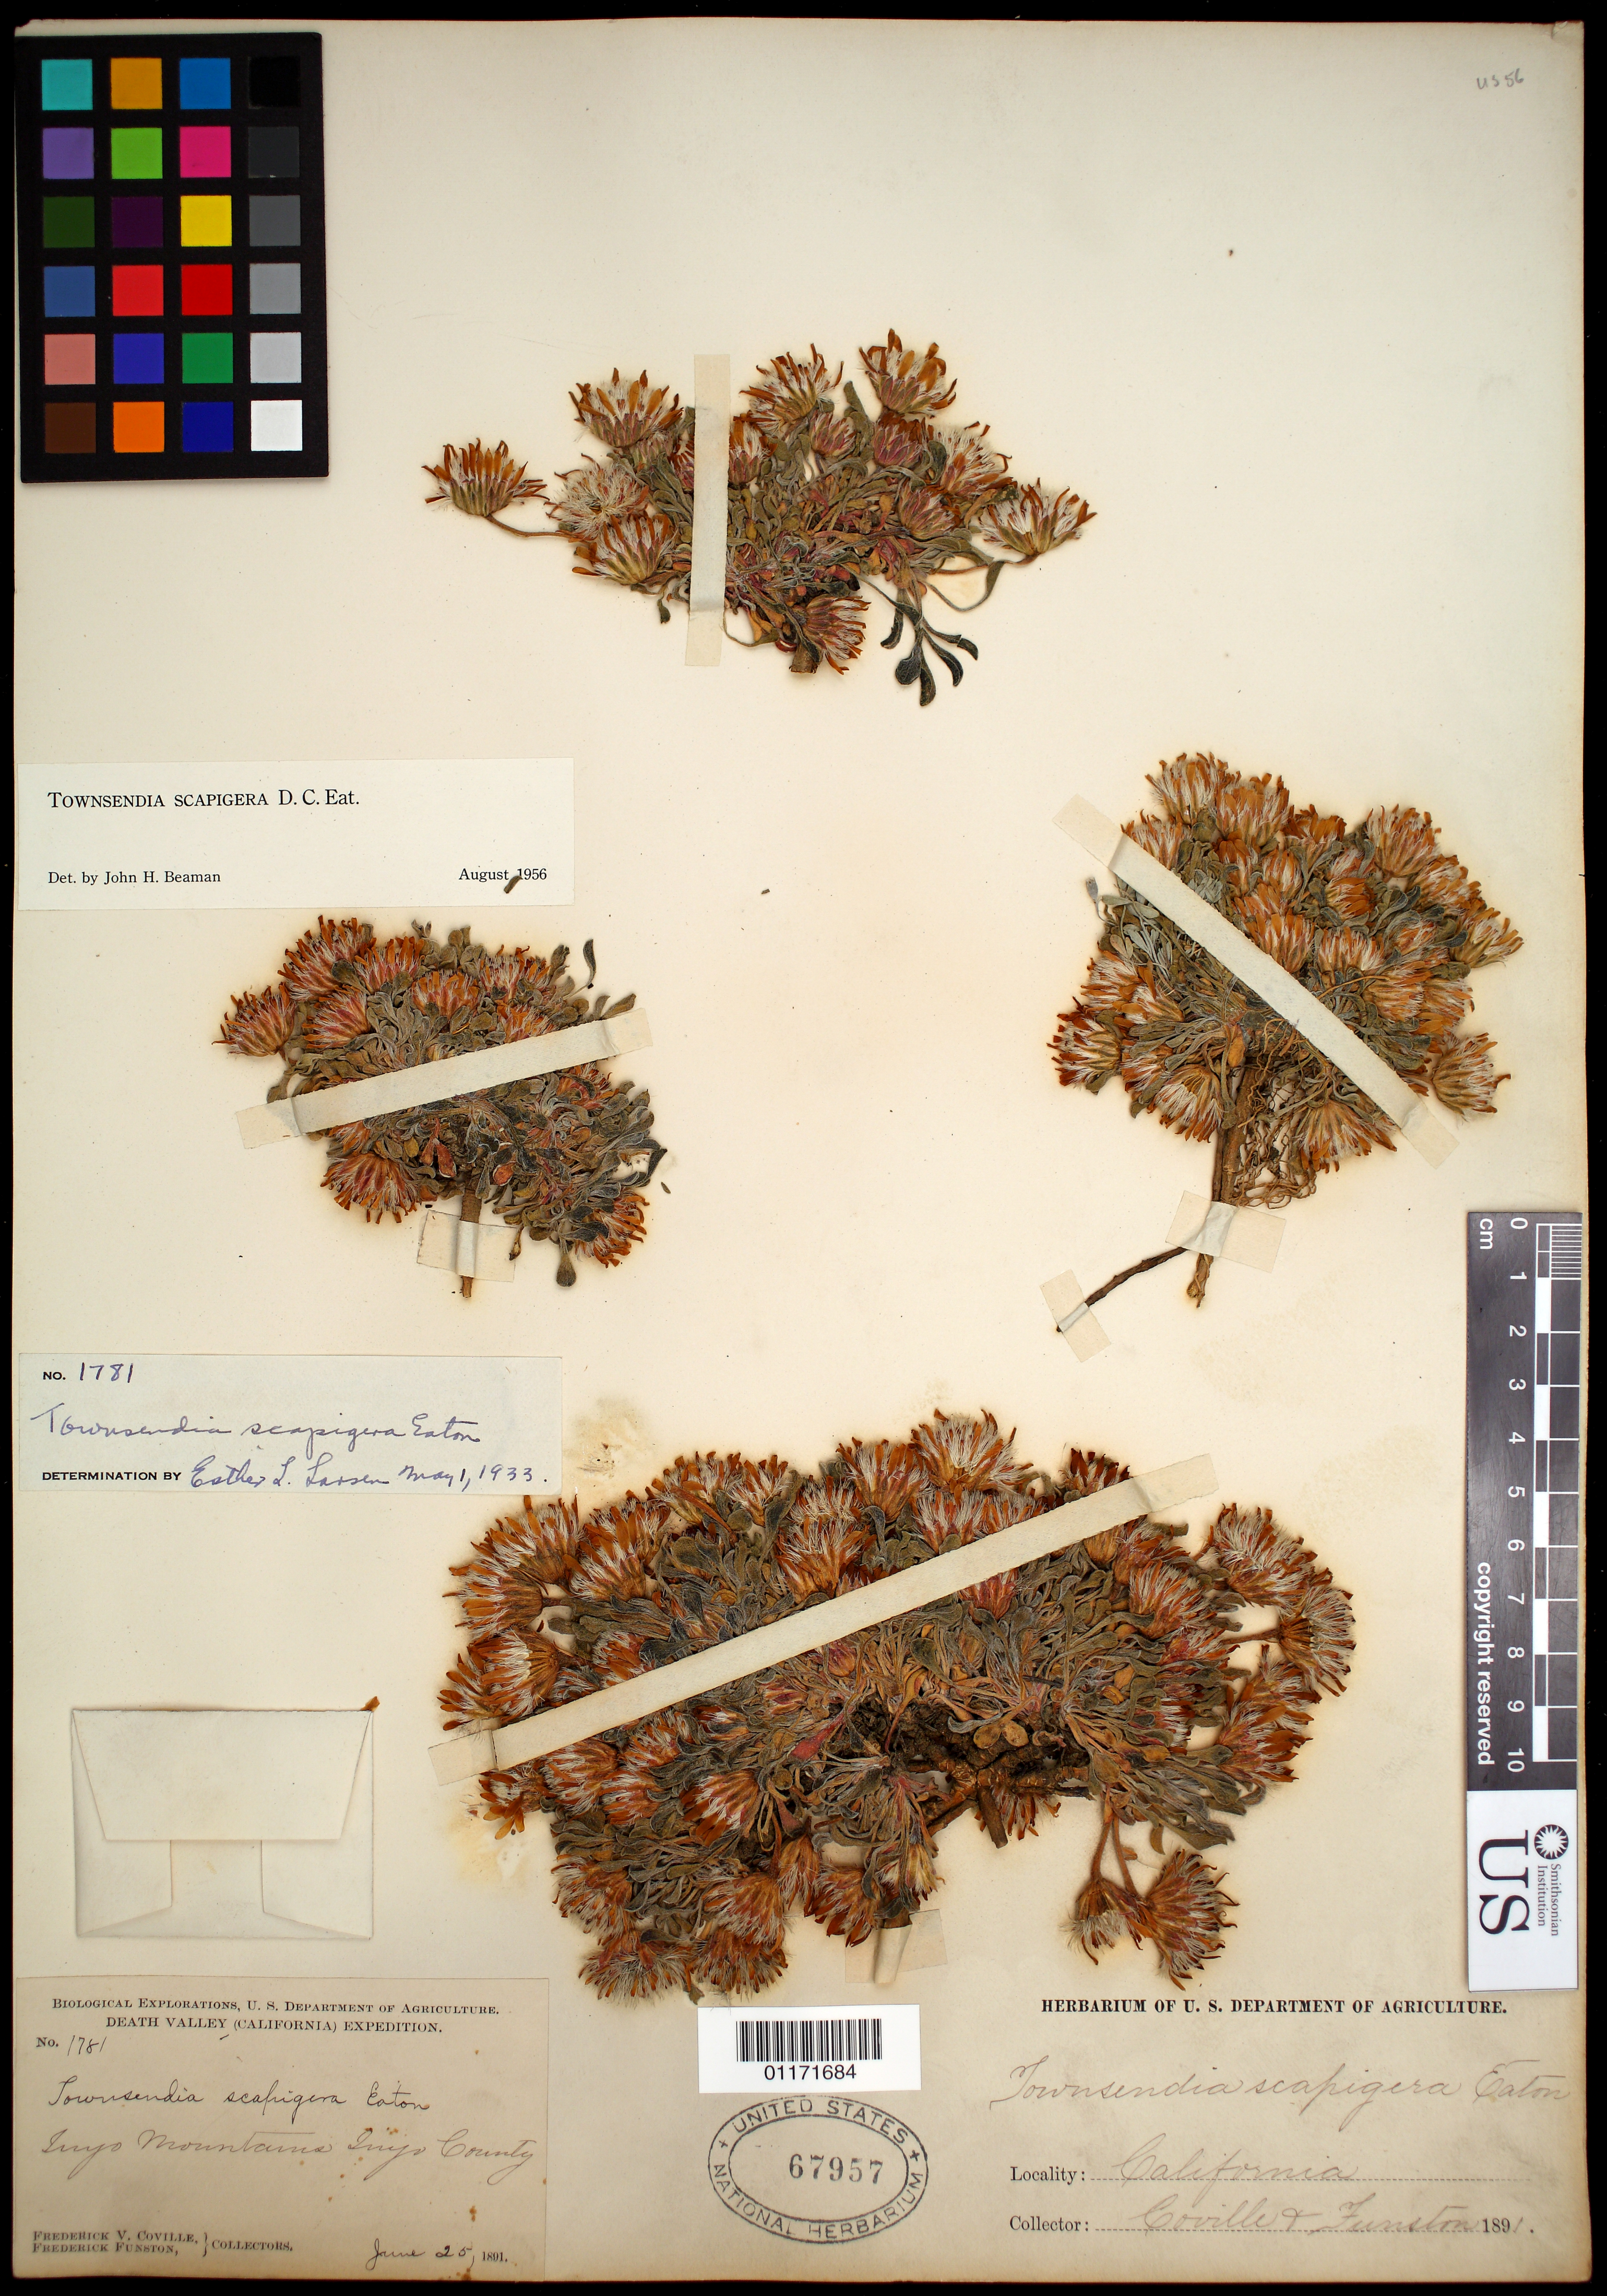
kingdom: Plantae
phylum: Tracheophyta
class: Magnoliopsida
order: Asterales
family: Asteraceae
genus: Townsendia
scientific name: Townsendia scapigera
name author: D.C. Eaton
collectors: F. V. Coville & F. Funston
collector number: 1781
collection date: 1891-06-25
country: United States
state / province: California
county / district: Inyo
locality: Inyo Mountains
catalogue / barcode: US 67957